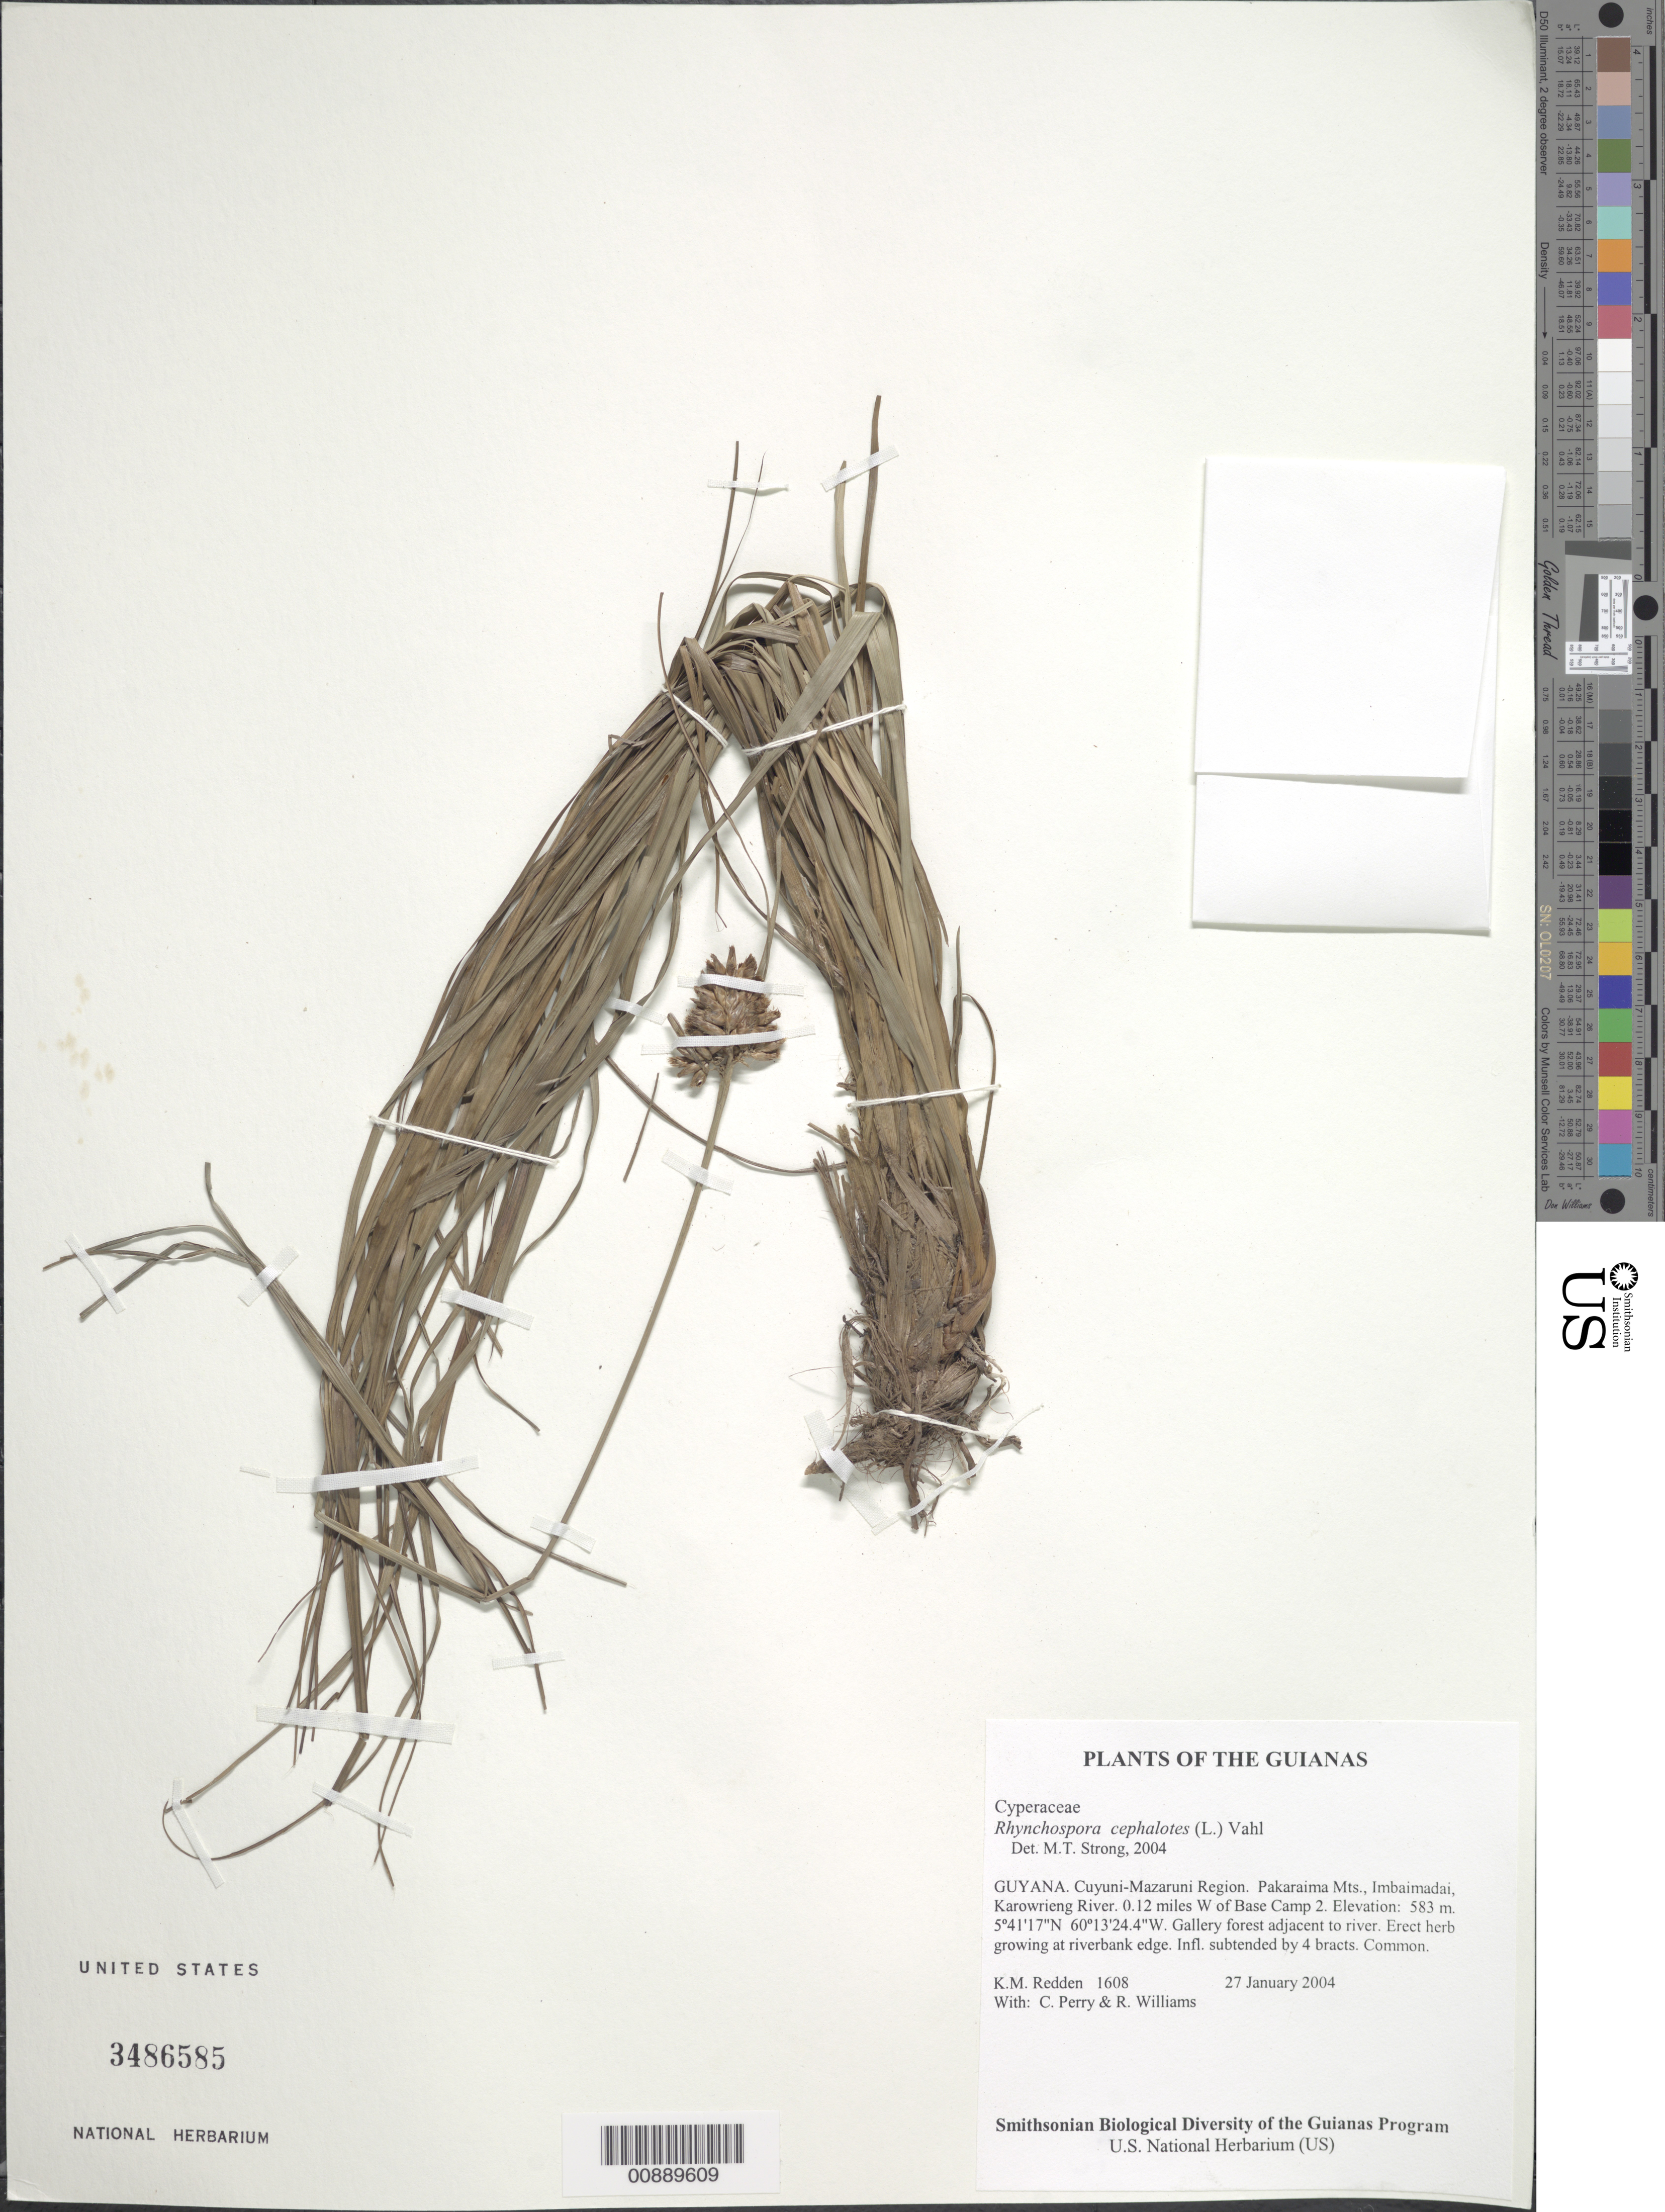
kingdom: Plantae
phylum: Tracheophyta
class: Liliopsida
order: Poales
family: Cyperaceae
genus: Rhynchospora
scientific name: Rhynchospora cephalotes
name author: (L.) Vahl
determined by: Strong, M. T., (US), Smithsonian Institution - National Museum of Natural History (UNITED STATES)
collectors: K. M. Redden, C. Perry & R. Williams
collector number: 1608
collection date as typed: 27 January 2004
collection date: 2004-01-27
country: Guyana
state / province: Cuyuni-Mazaruni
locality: Pakaraima Mts., Imbaimadai, Karowrieng River. 0.12 miles W of Base Camp 2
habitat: Gallery forest adjacent to river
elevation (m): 583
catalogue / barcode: US 3486585